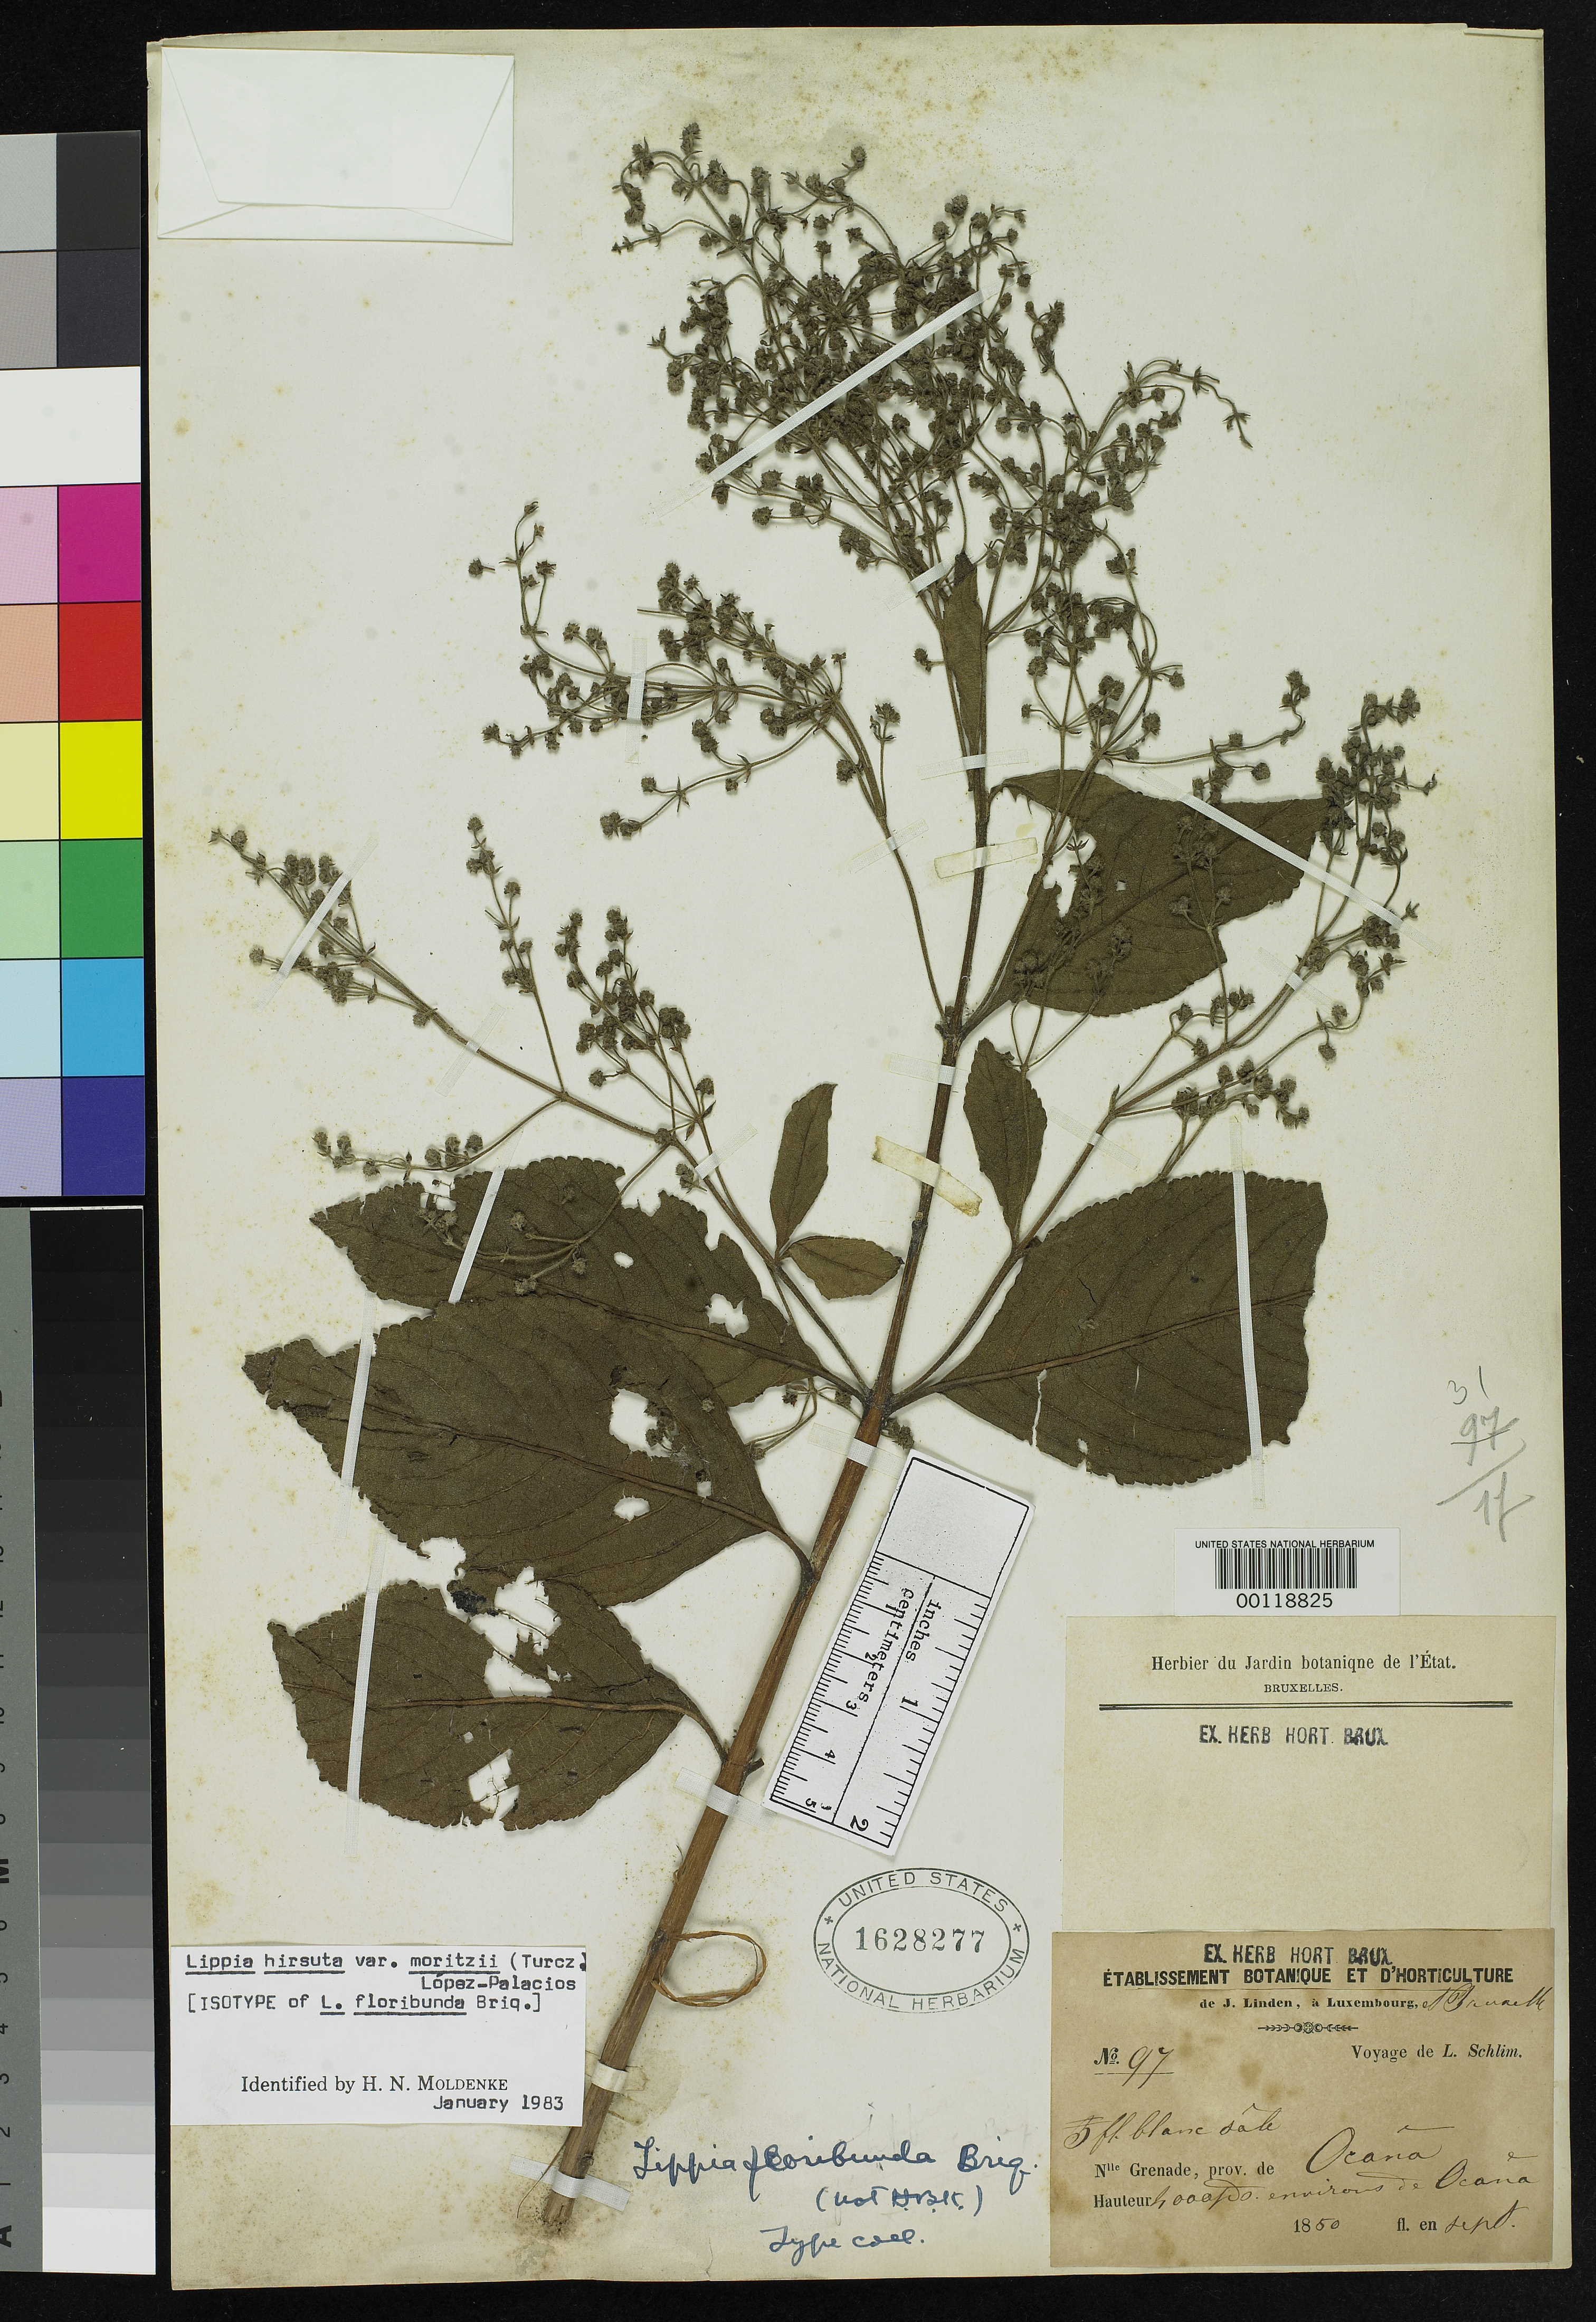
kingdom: Plantae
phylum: Tracheophyta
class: Magnoliopsida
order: Lamiales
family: Verbenaceae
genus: Lippia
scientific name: Lippia floribunda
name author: Briq.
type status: Isosyntype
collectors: L. Schlim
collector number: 97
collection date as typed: Sep 1850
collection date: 1850-09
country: Colombia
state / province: Norte de Santander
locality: Vic. Ocana.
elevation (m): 1219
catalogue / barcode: US 1628277